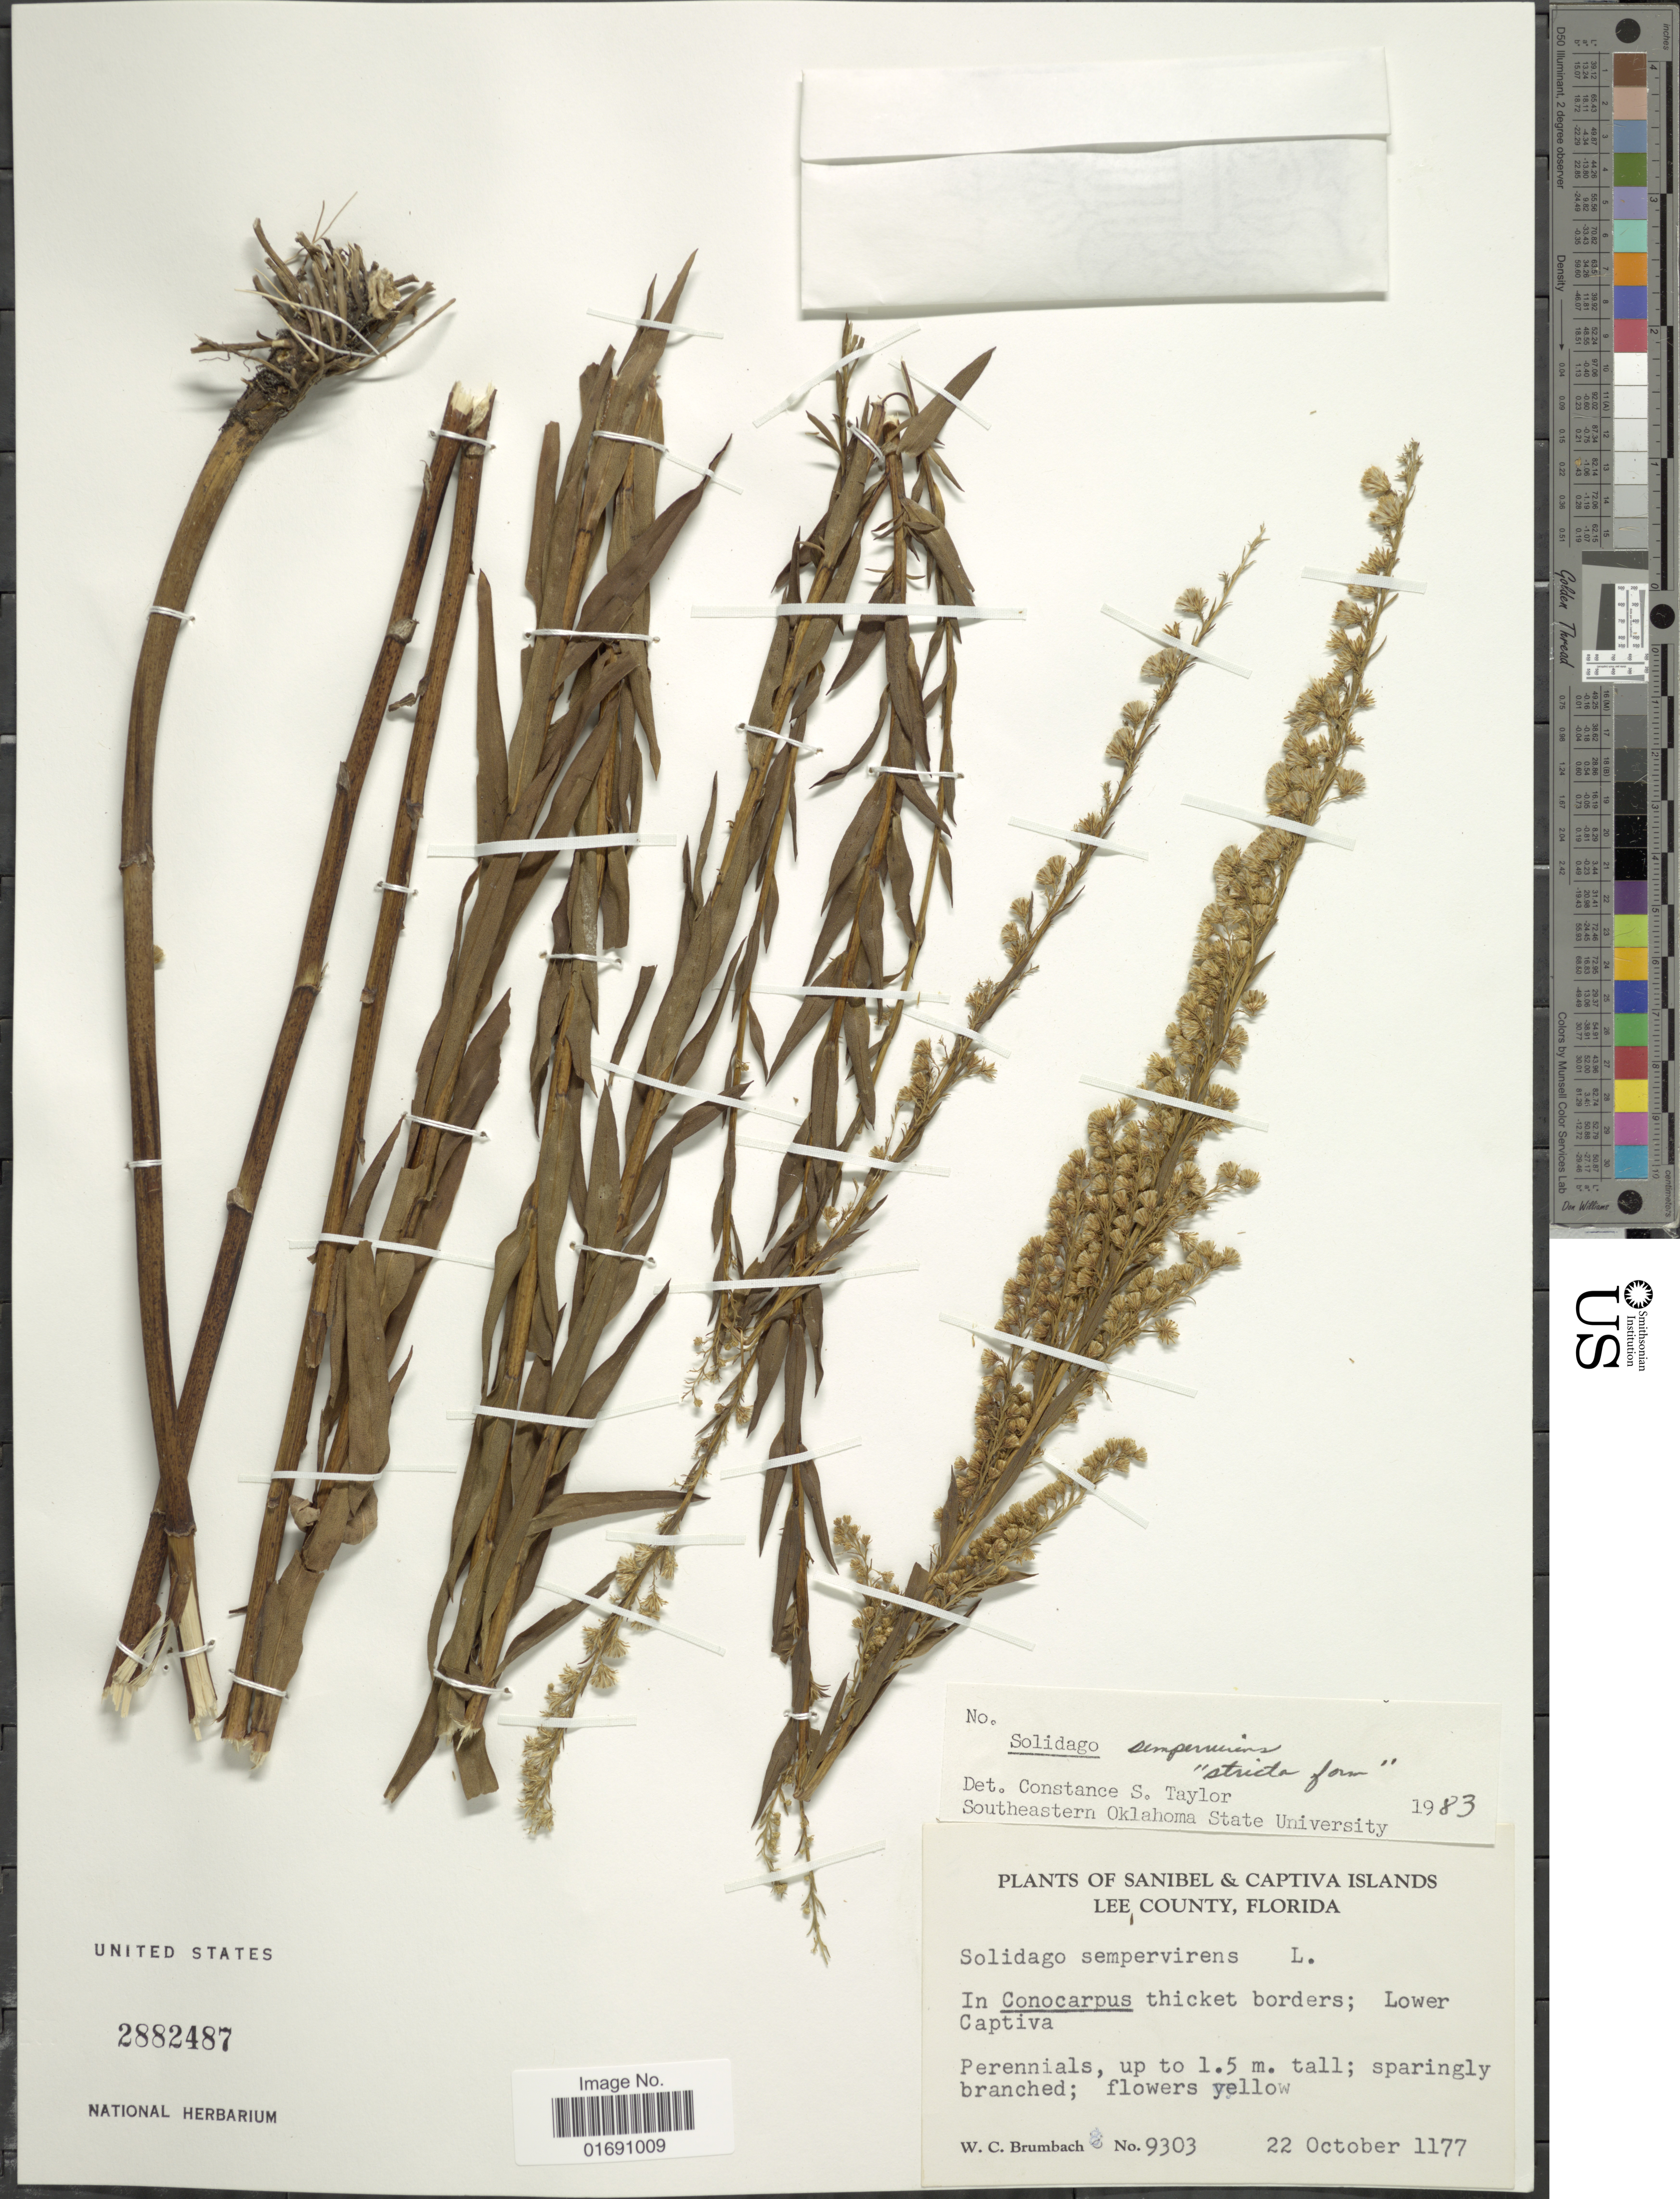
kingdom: Plantae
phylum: Tracheophyta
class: Magnoliopsida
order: Asterales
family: Asteraceae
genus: Solidago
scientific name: Solidago stricta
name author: Aiton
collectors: W. C. Brumbach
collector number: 9303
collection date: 1977-10-22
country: United States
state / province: Florida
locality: Sanibel & Captiva Islands, Lee County, In Conocarpus thicket borders; Lower Captiva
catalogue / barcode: US 2882487